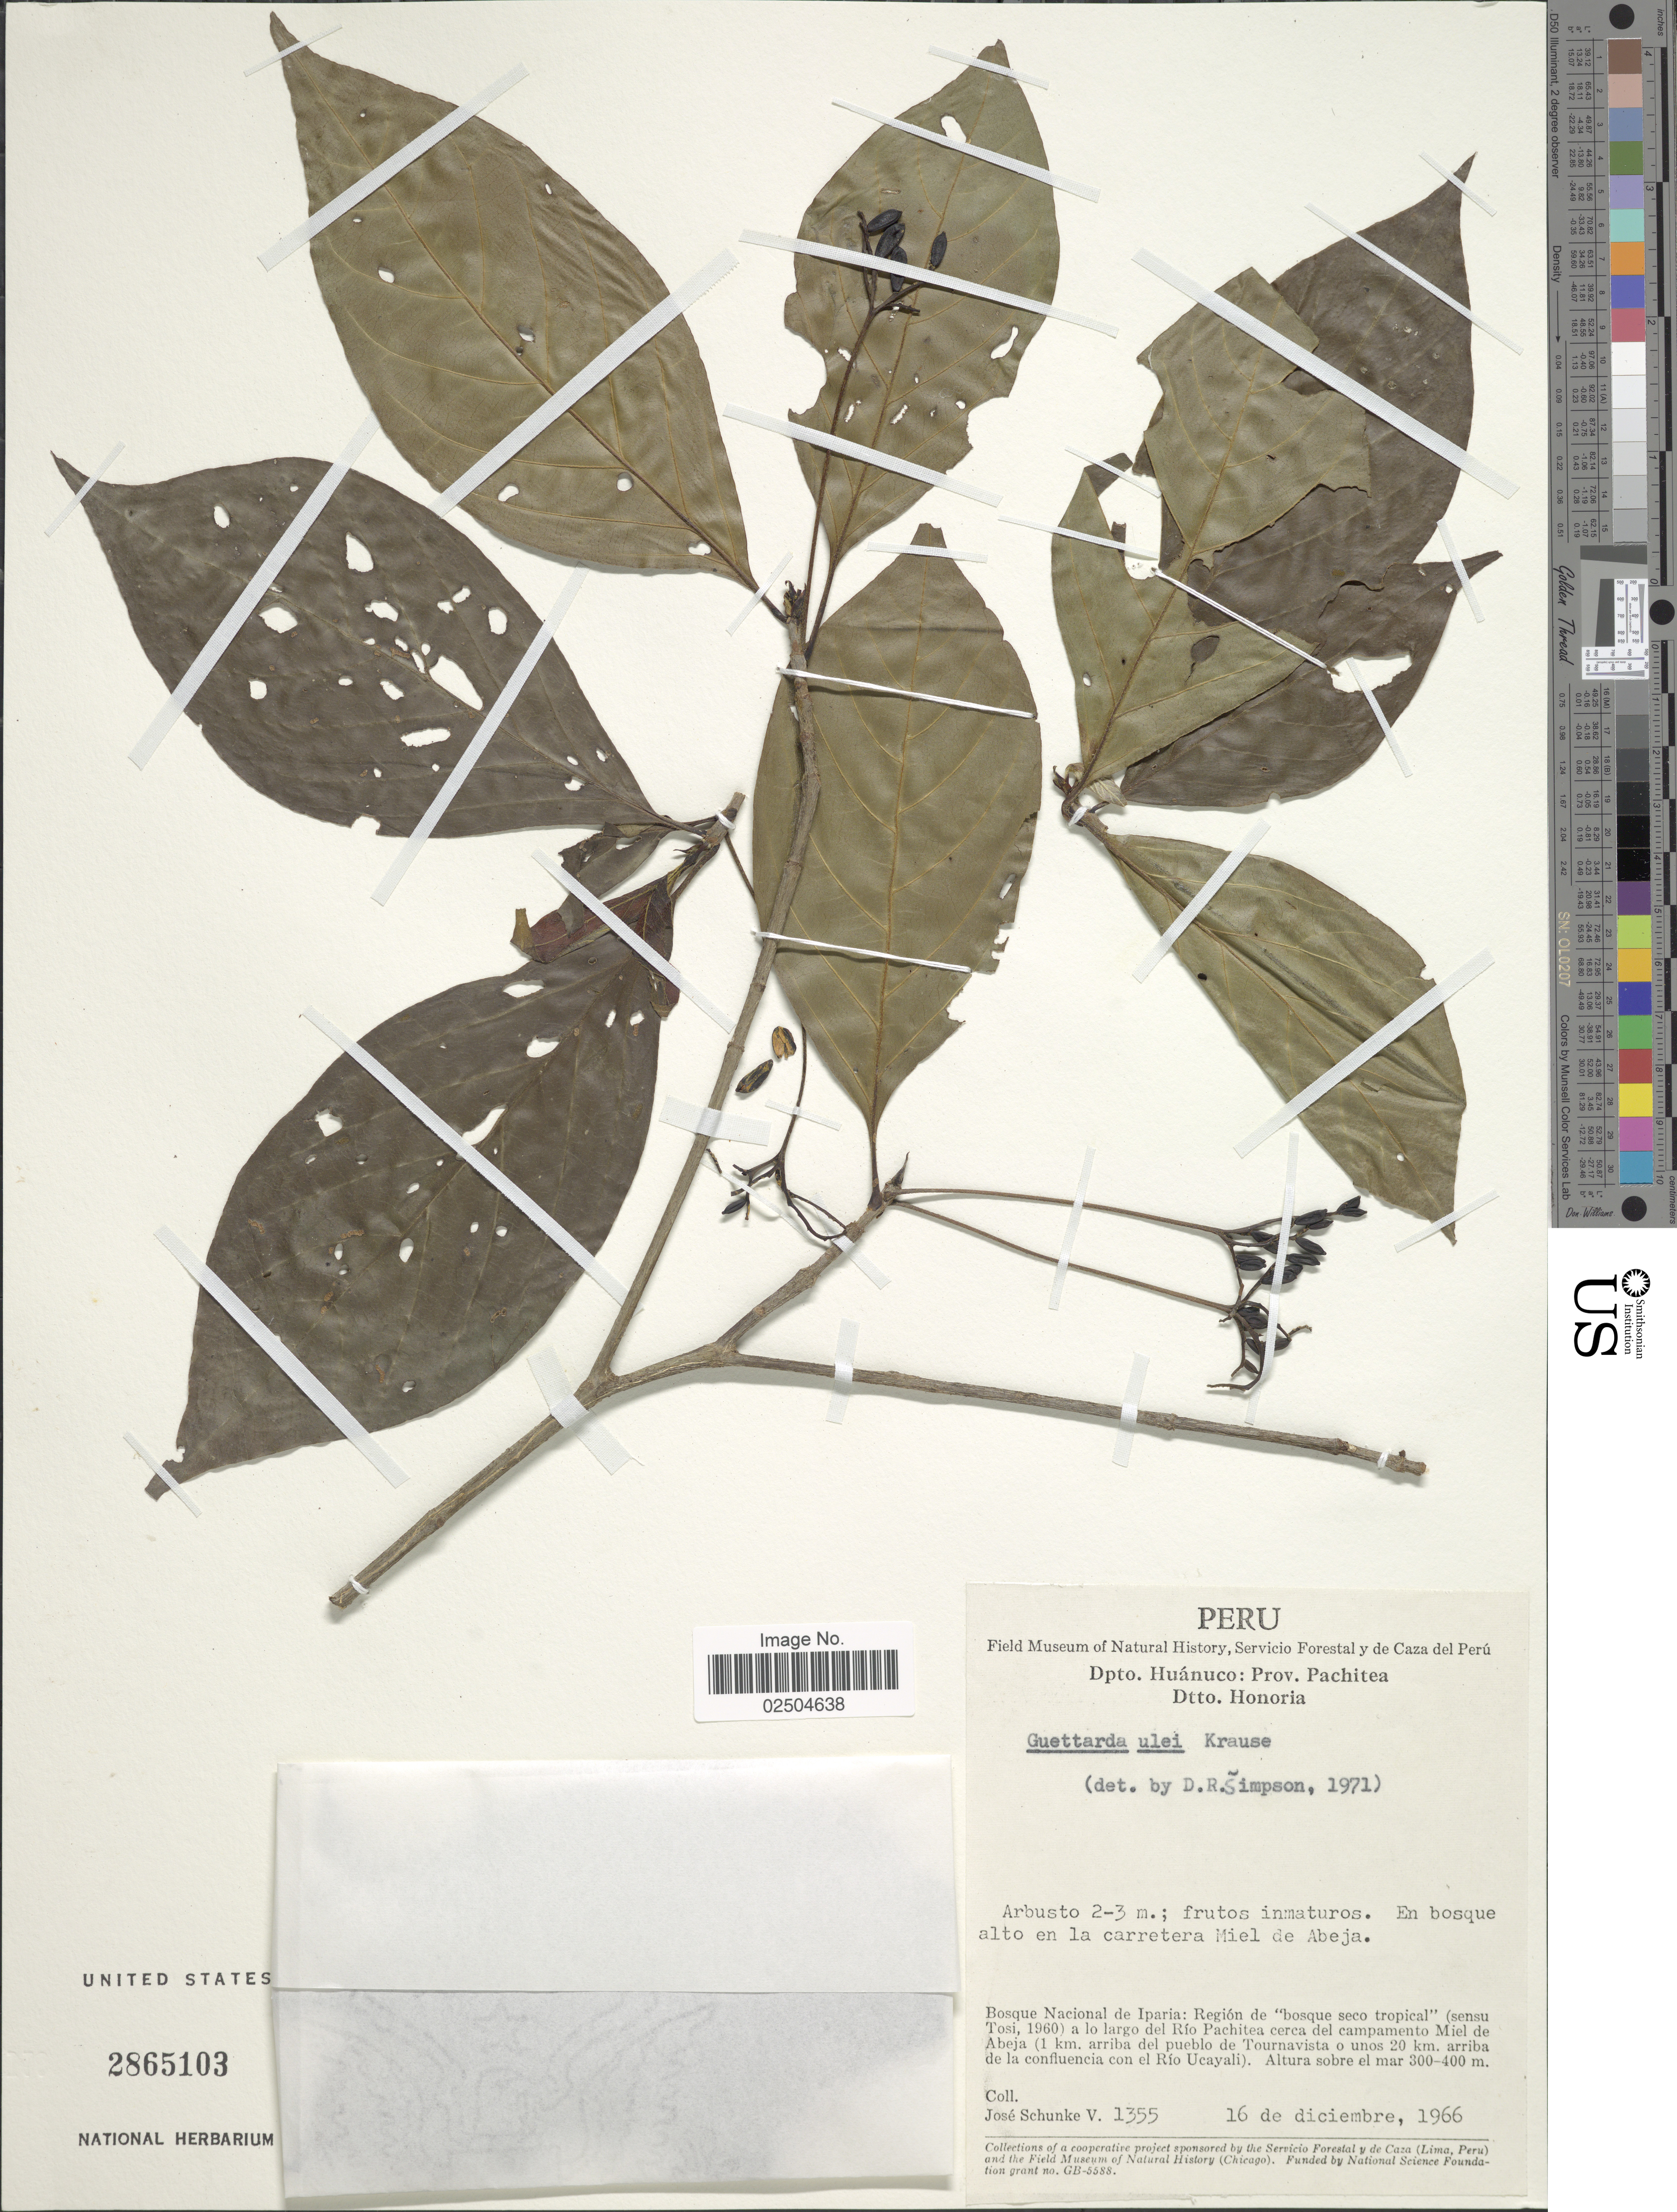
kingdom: Plantae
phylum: Tracheophyta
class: Magnoliopsida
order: Gentianales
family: Rubiaceae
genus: Guettarda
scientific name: Guettarda ulei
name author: Krause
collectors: J. Schunke Vigo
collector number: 1355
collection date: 1966-12-16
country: Peru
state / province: Huánuco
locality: Prov. Pachitea, Dtto. Honoria, Bosque Nacional de Iparia: Region de bosque seco tropical a lo largo del Rio Pachitea cera del campamento Miel de Abeja (1 km. arriba del pueblo de Tournavista o unos 20 km. arriba de la confluencia con el Rio Ucayali)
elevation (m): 300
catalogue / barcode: US 2865103